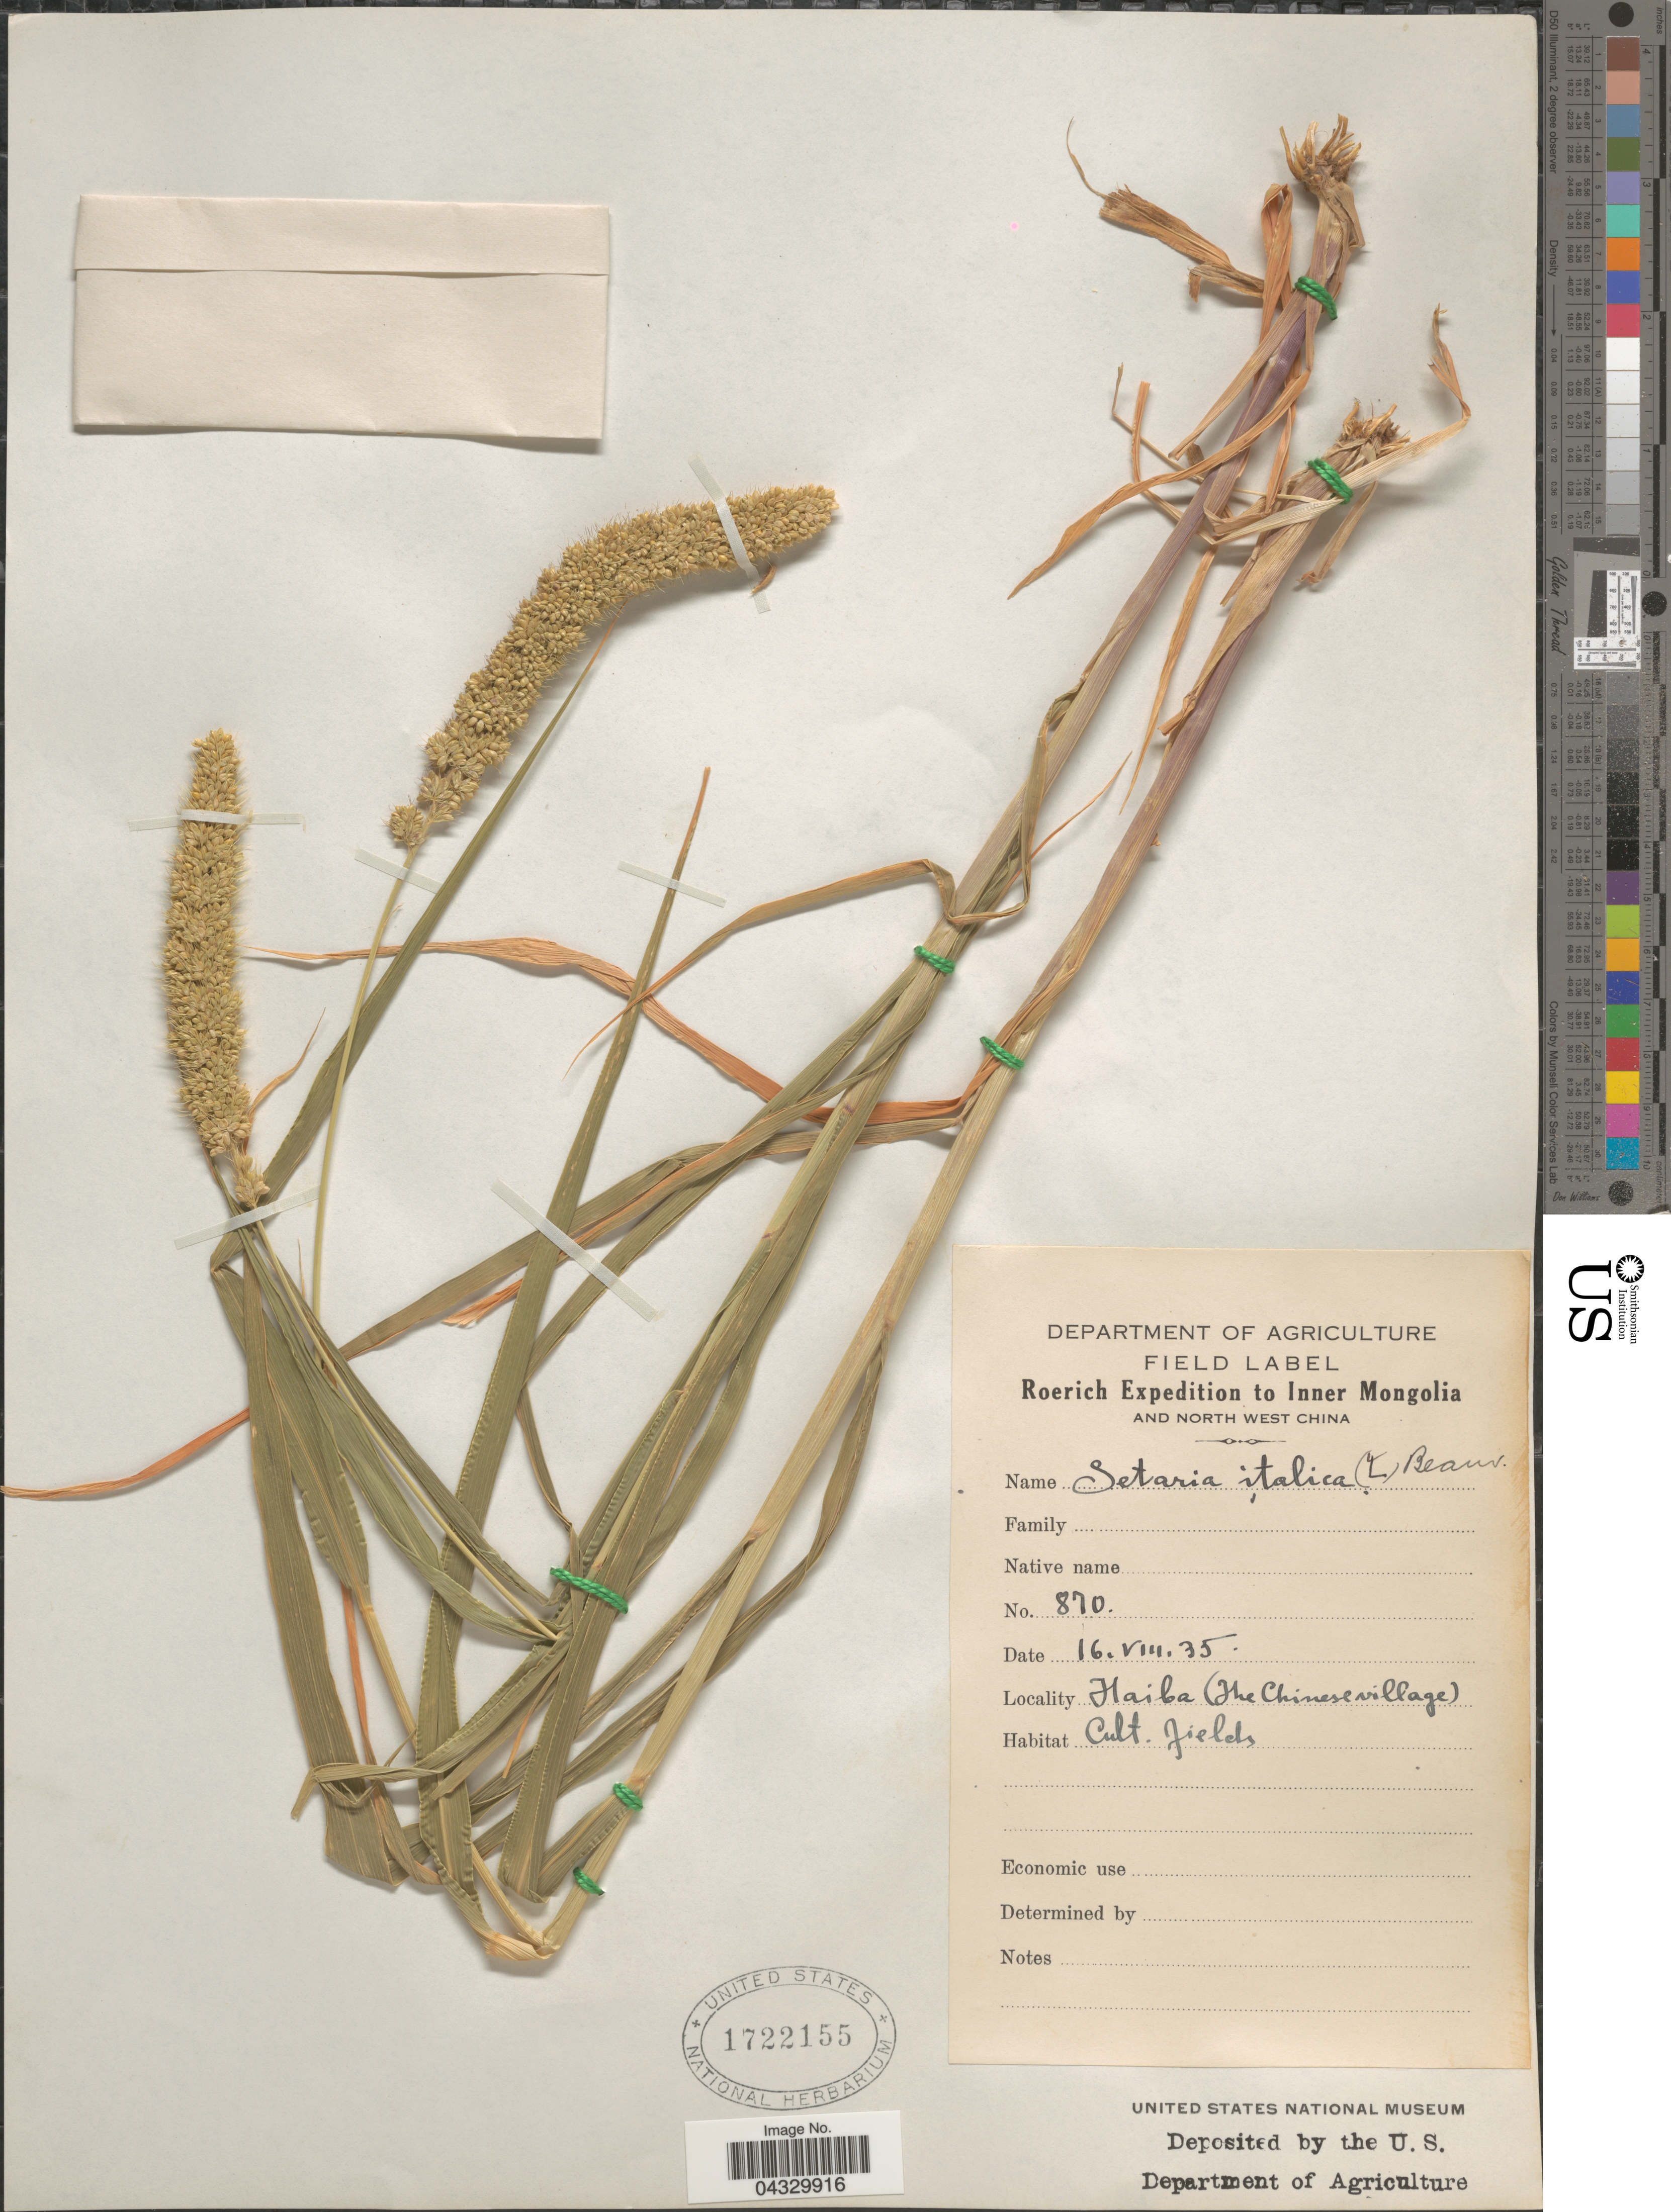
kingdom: Plantae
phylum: Tracheophyta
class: Liliopsida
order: Poales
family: Poaceae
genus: Setaria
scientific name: Setaria italica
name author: (L.) P. Beauv.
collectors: -. Roerich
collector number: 870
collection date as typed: Transcribed d/m/y: 16/8/35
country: China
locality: Roerich Expedition to Inner Mongolia and North West China. Haiba (the Chinese village).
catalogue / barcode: US 1722155